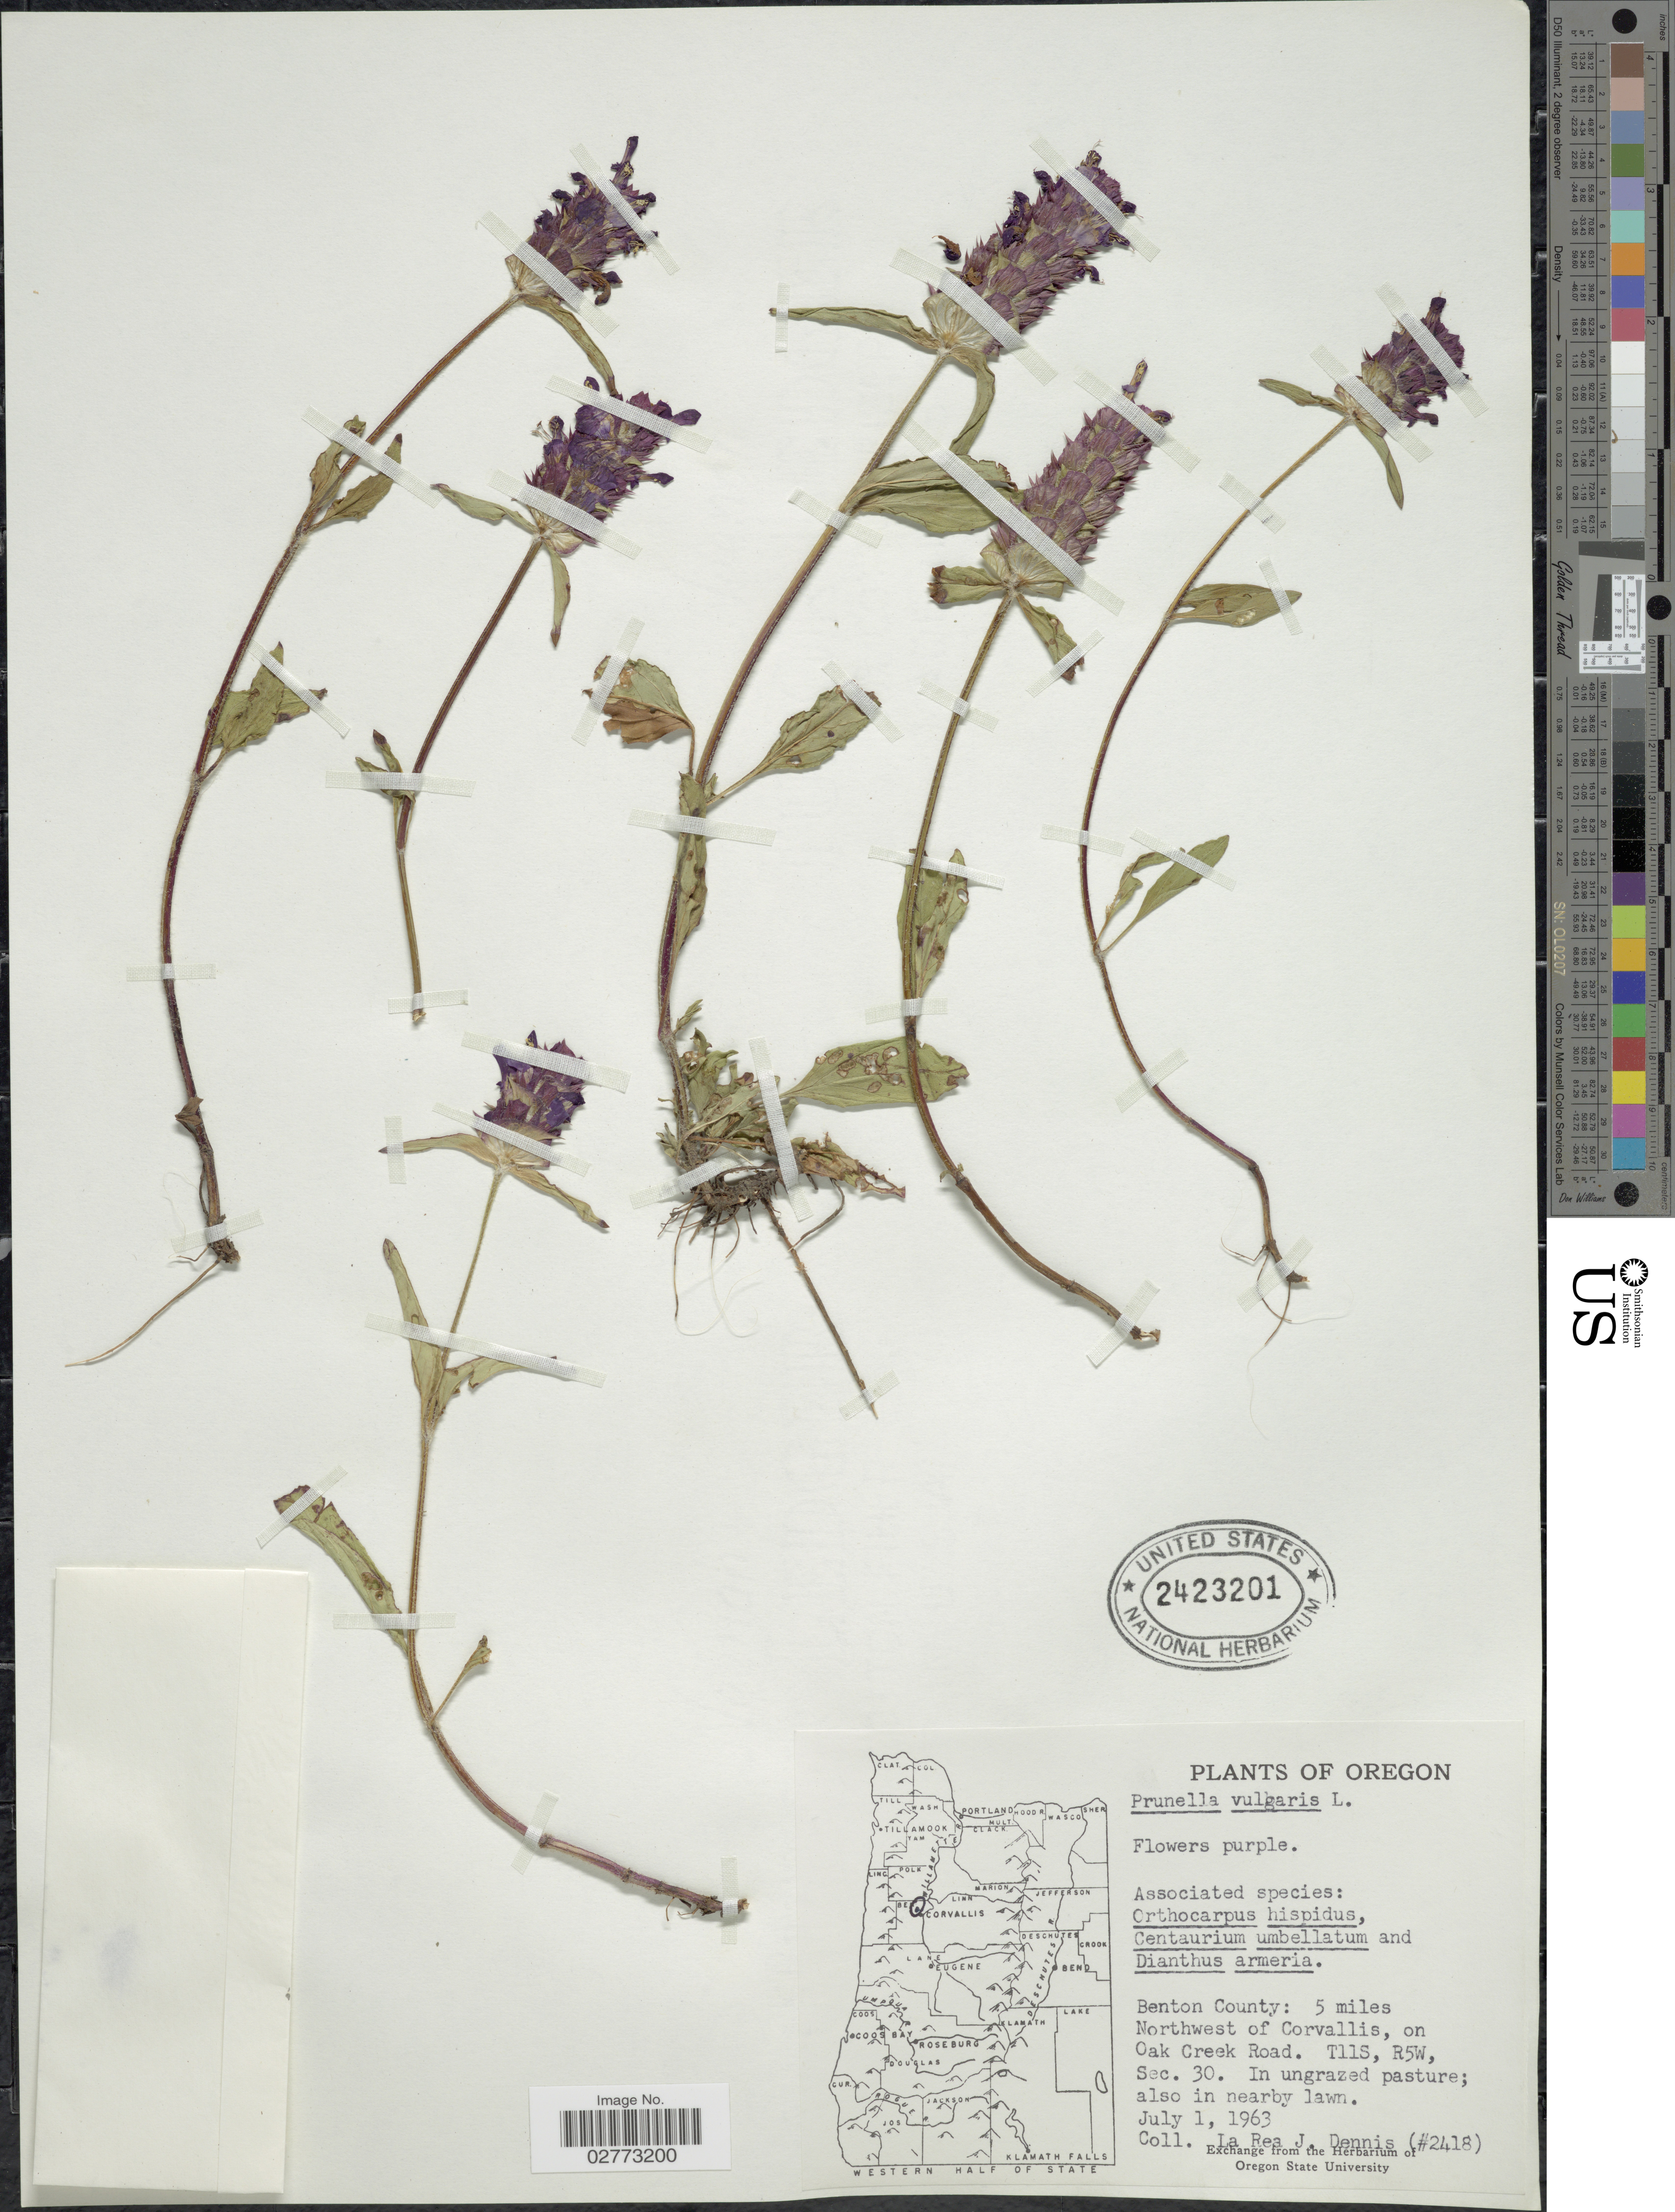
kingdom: Plantae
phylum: Tracheophyta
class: Magnoliopsida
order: Lamiales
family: Lamiaceae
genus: Prunella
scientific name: Prunella vulgaris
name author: L.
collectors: L. Dennis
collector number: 2418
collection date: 1963-07-01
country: United States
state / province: Oregon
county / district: Benton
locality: Benton County: 5 miles Northwest of Corvallis, on Oak Creek Road, T11S, R5W, Sec. 30.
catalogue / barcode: US 2423201